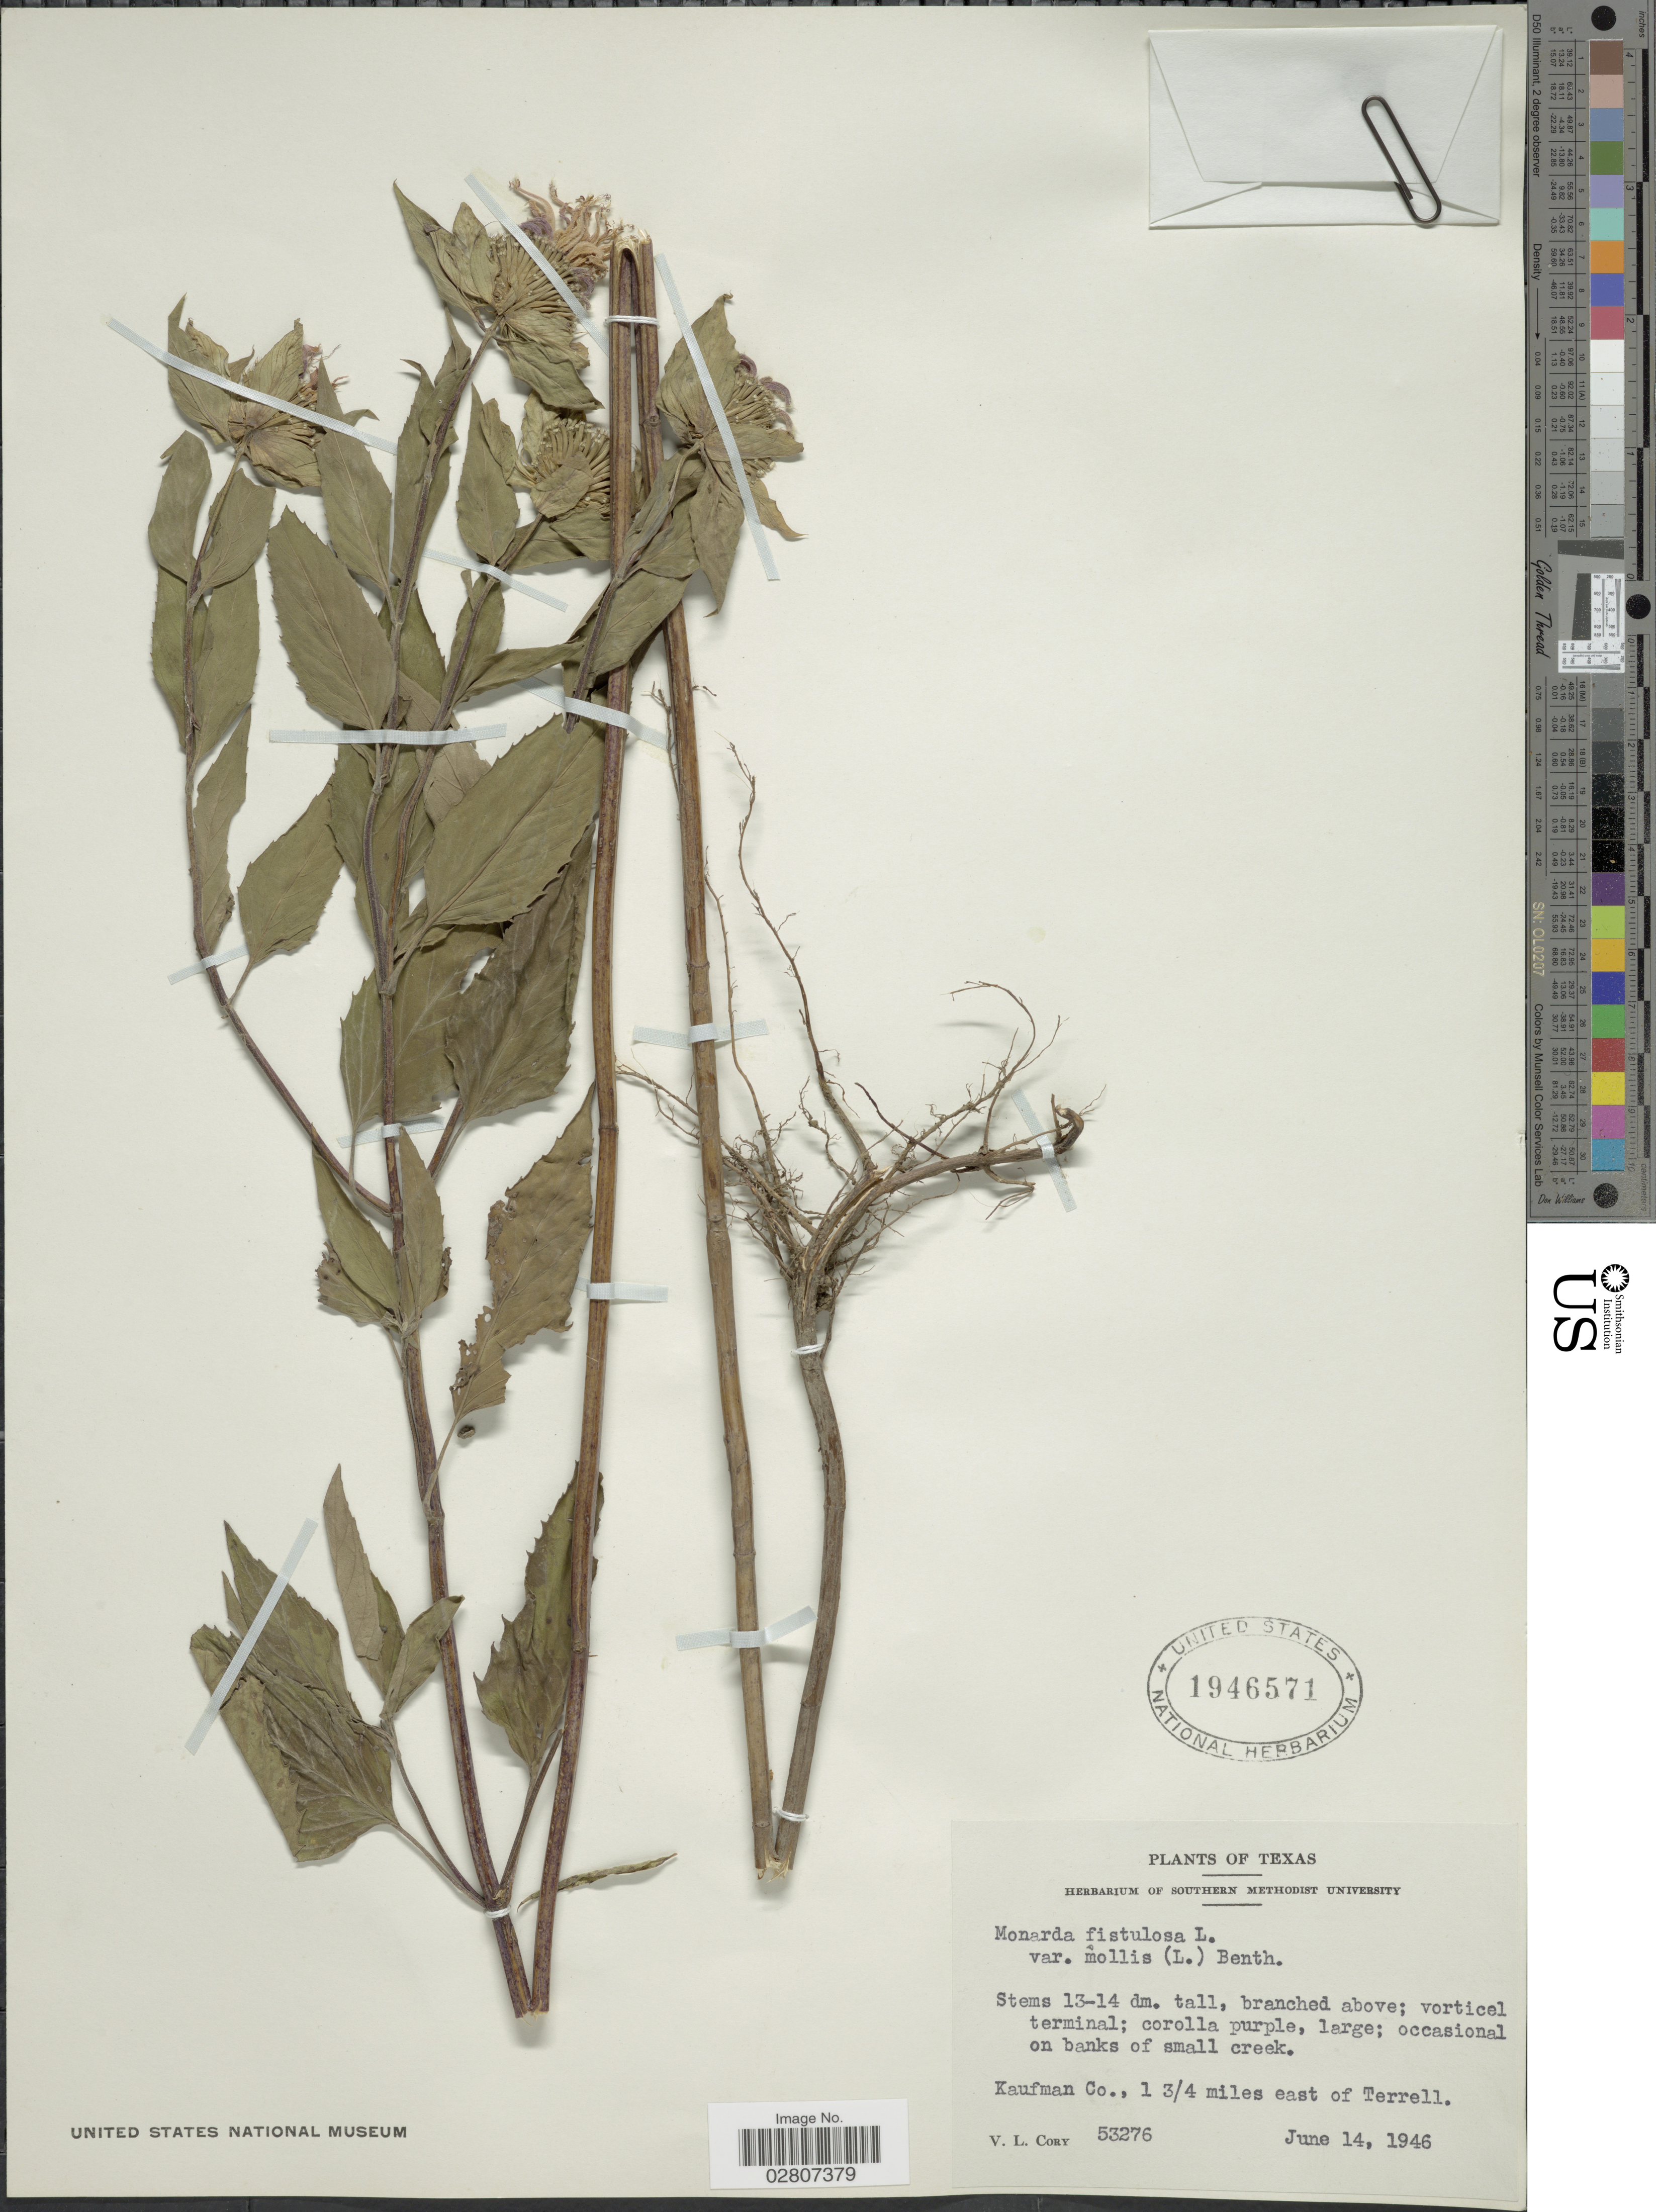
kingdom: Plantae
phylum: Tracheophyta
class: Magnoliopsida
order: Lamiales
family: Lamiaceae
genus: Monarda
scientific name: Monarda fistulosa var. mollis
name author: (L.) L.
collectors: V. Cory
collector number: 53276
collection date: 1946-06-14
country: United States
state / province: Texas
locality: Kaufman Co., 1 3/4 miles east of Terrell.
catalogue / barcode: US 1946571